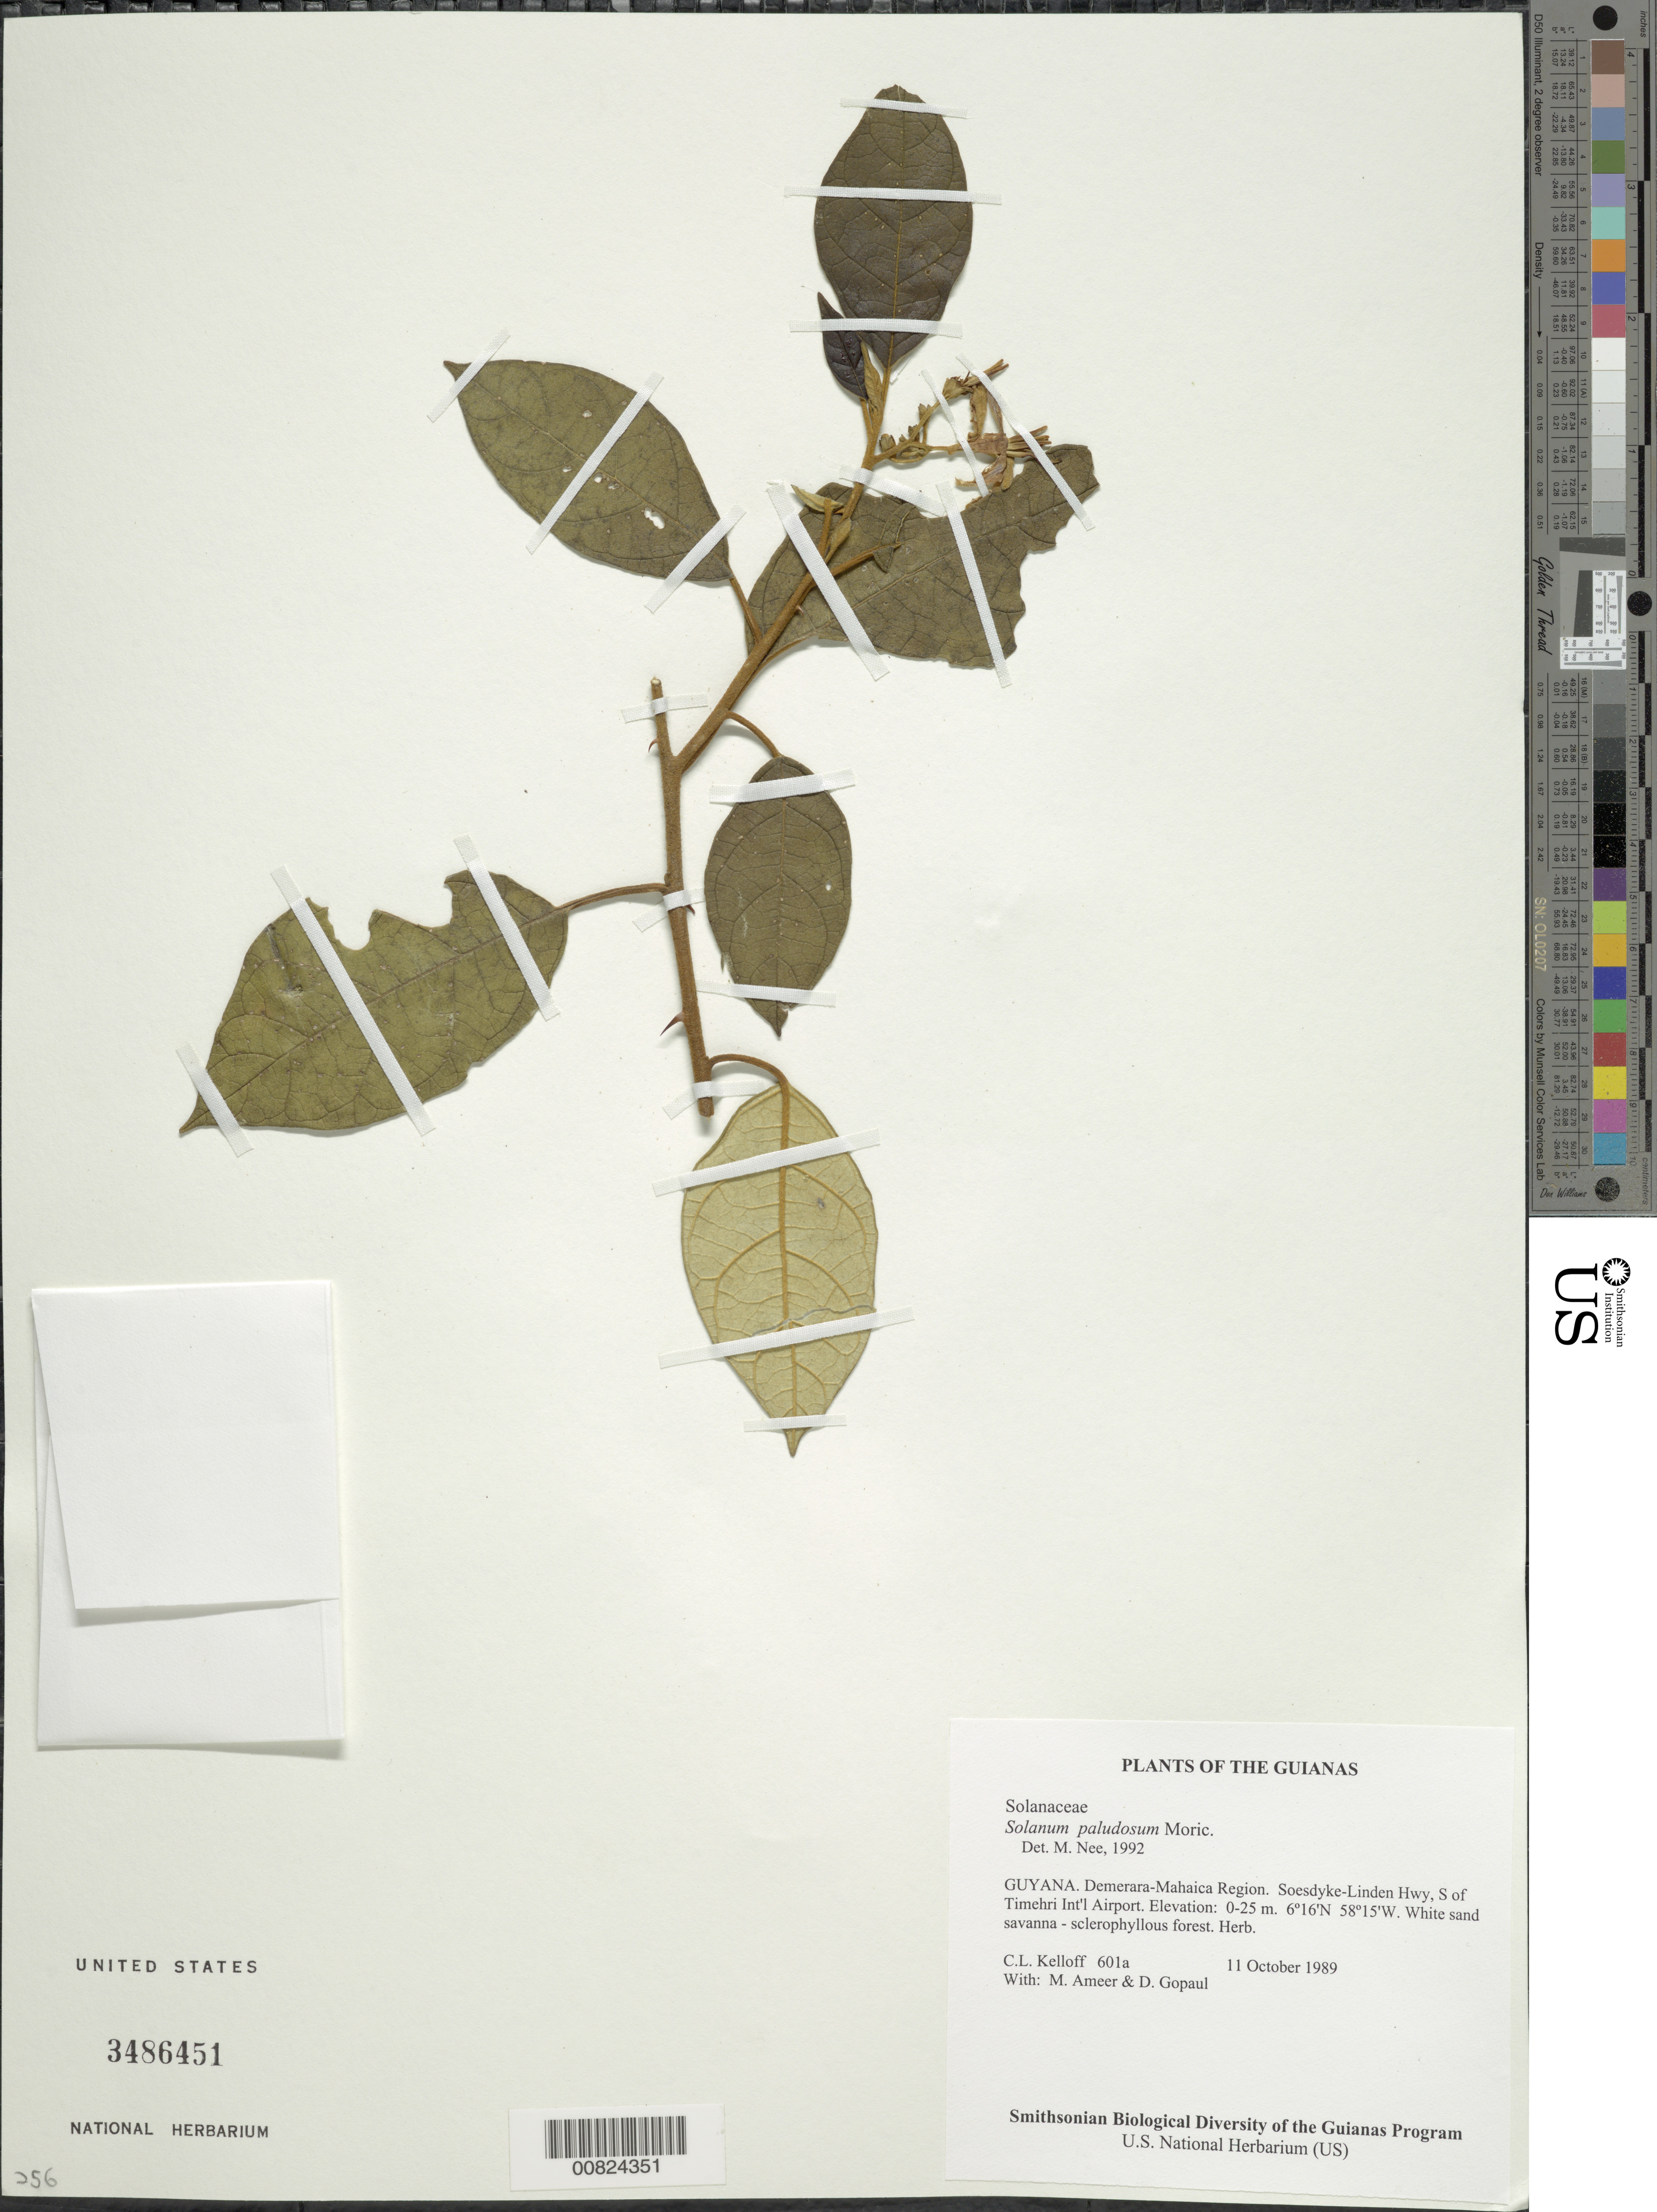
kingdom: Plantae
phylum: Tracheophyta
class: Magnoliopsida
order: Solanales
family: Solanaceae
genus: Solanum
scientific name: Solanum paludosum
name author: Moric.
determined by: Nee, Michael H.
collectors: C. L. Kelloff, M. Ameer & D. Gopaul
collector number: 601 a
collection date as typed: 11 October 1989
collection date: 1989-10-11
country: Guyana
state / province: Demerara-Mahaica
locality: Soesdyke-Linden Hwy, S of Timehri Int'l Airport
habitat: White sand savanna - sclerophyllous forest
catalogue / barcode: US 3486451